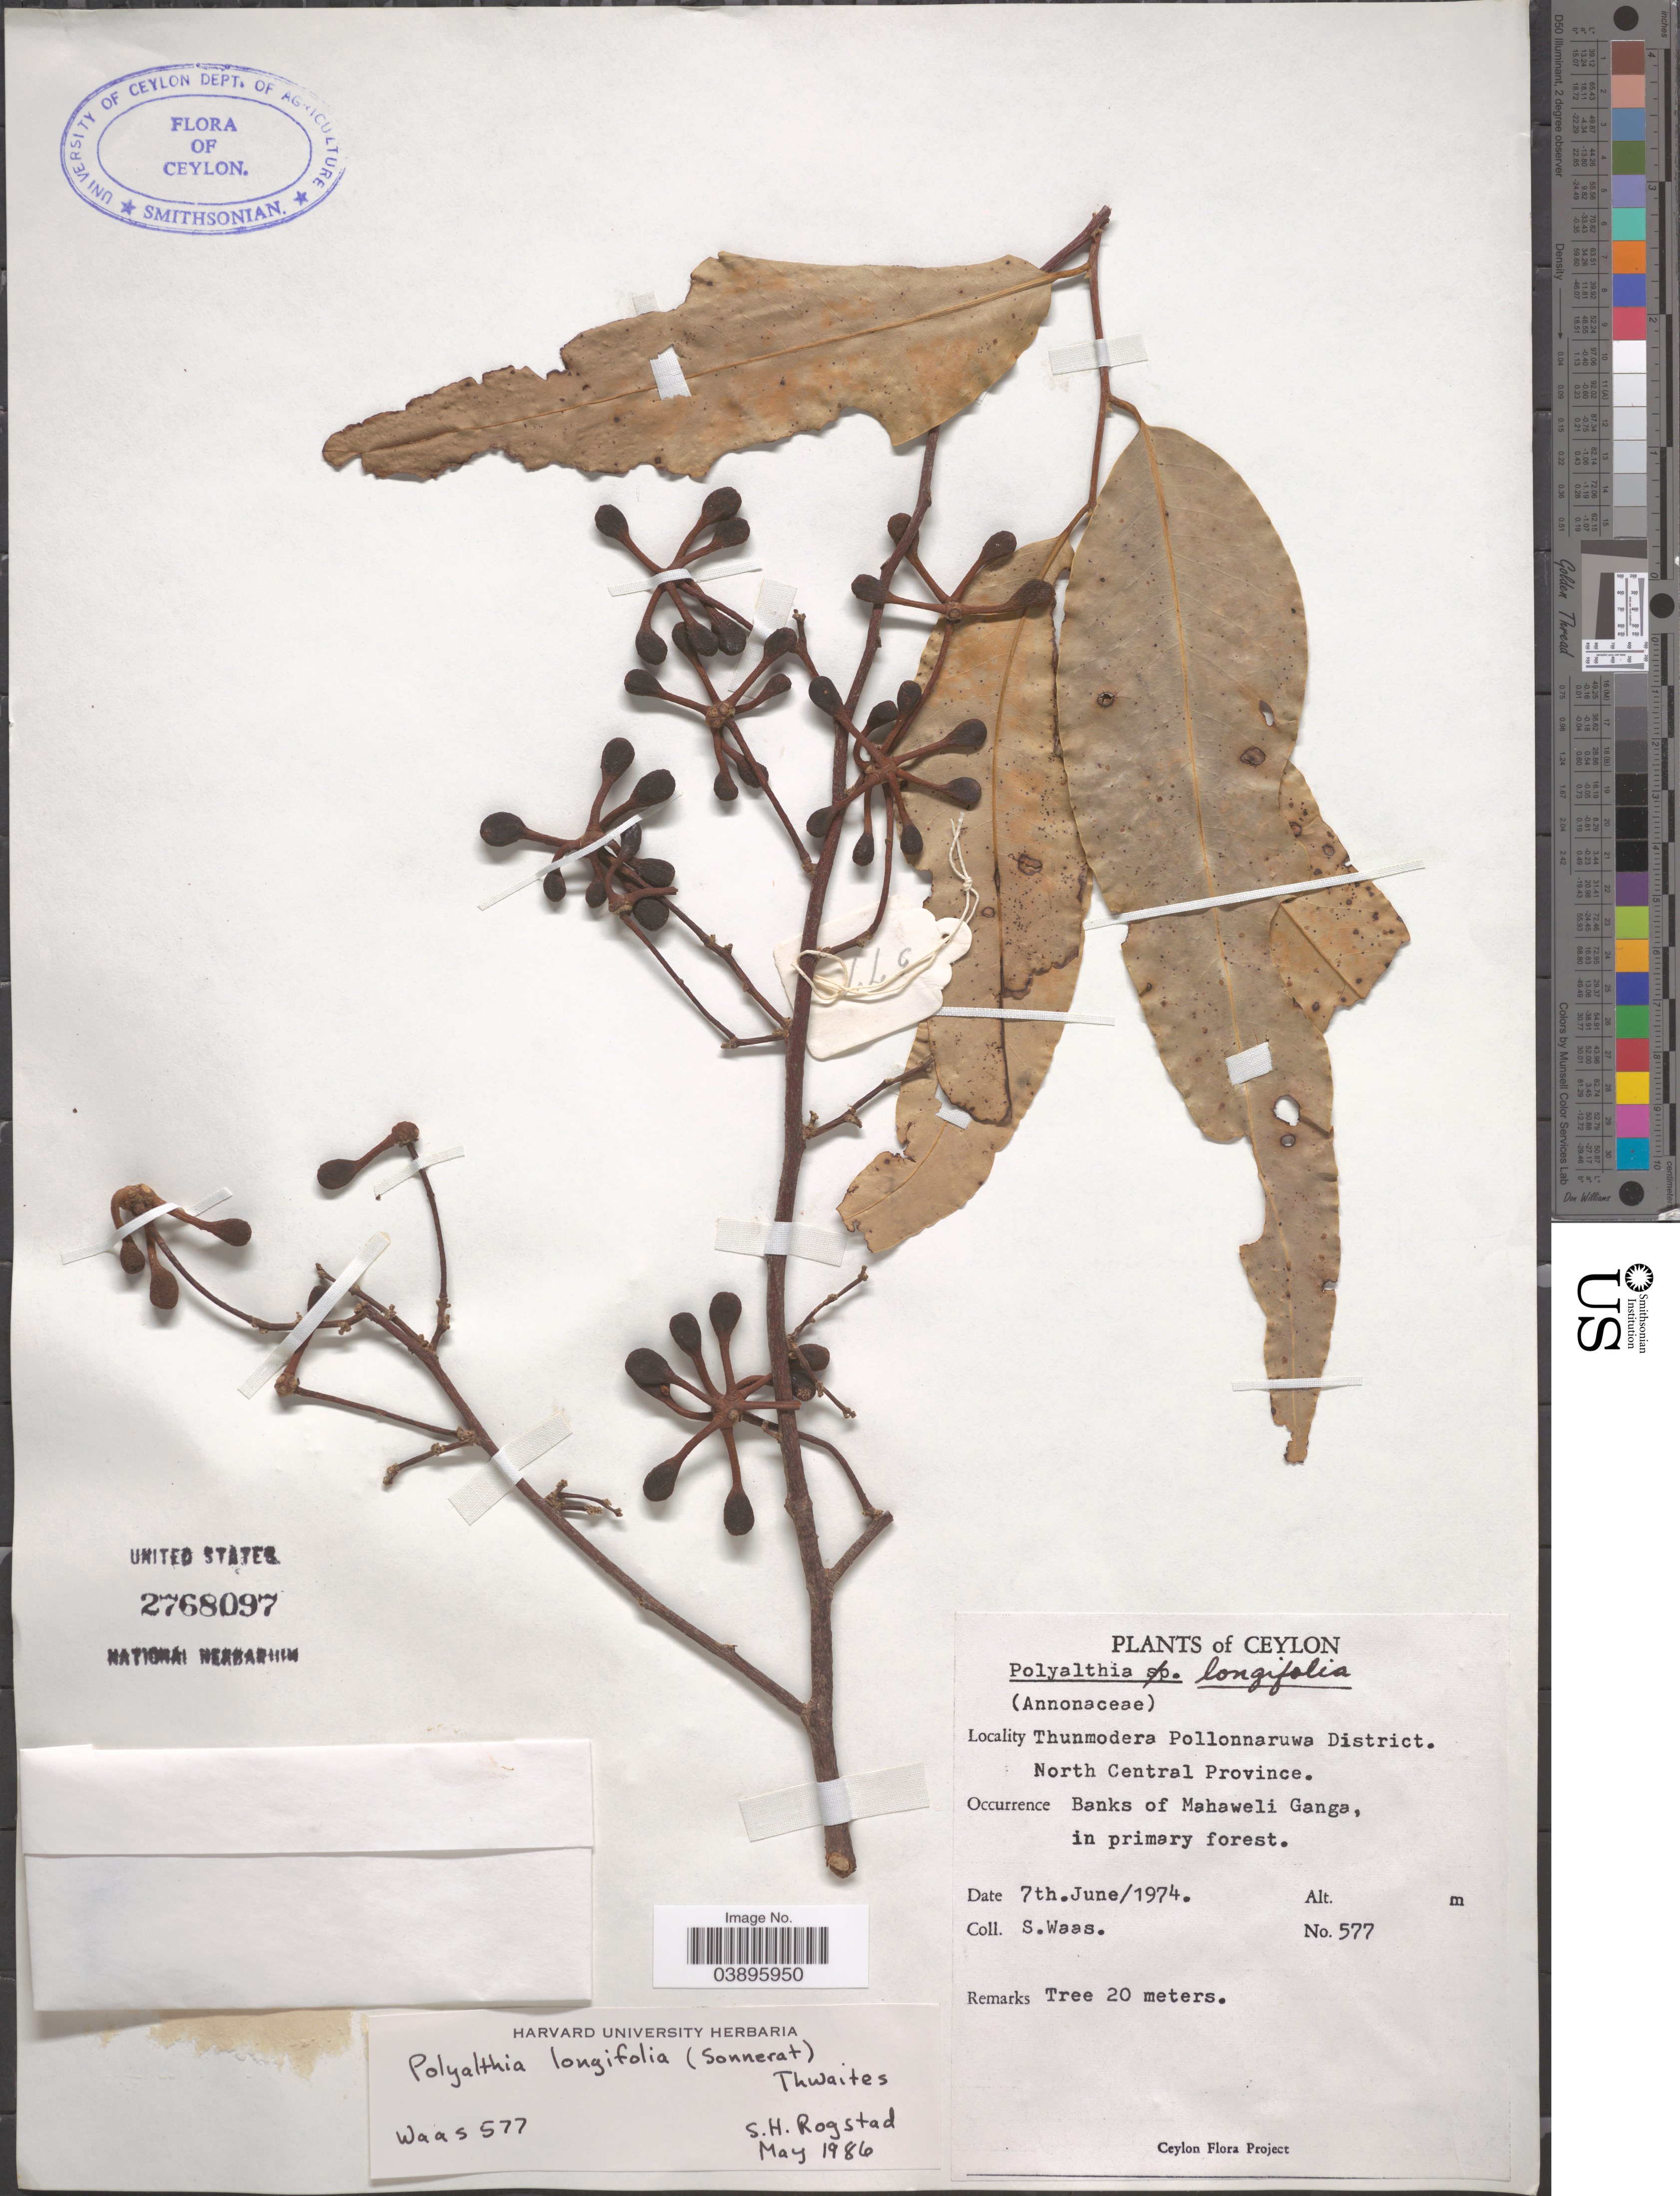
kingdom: Plantae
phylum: Tracheophyta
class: Magnoliopsida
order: Magnoliales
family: Annonaceae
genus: Polyalthia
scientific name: Polyalthia longifolia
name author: (Sonn.) Thwaites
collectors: S. Waas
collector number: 577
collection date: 1974-06-07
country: Sri Lanka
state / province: North Central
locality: Ceylon. Thunmodera Pollonnaruwa District. Banks of Mahaweli Ganga.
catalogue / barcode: US 2768097